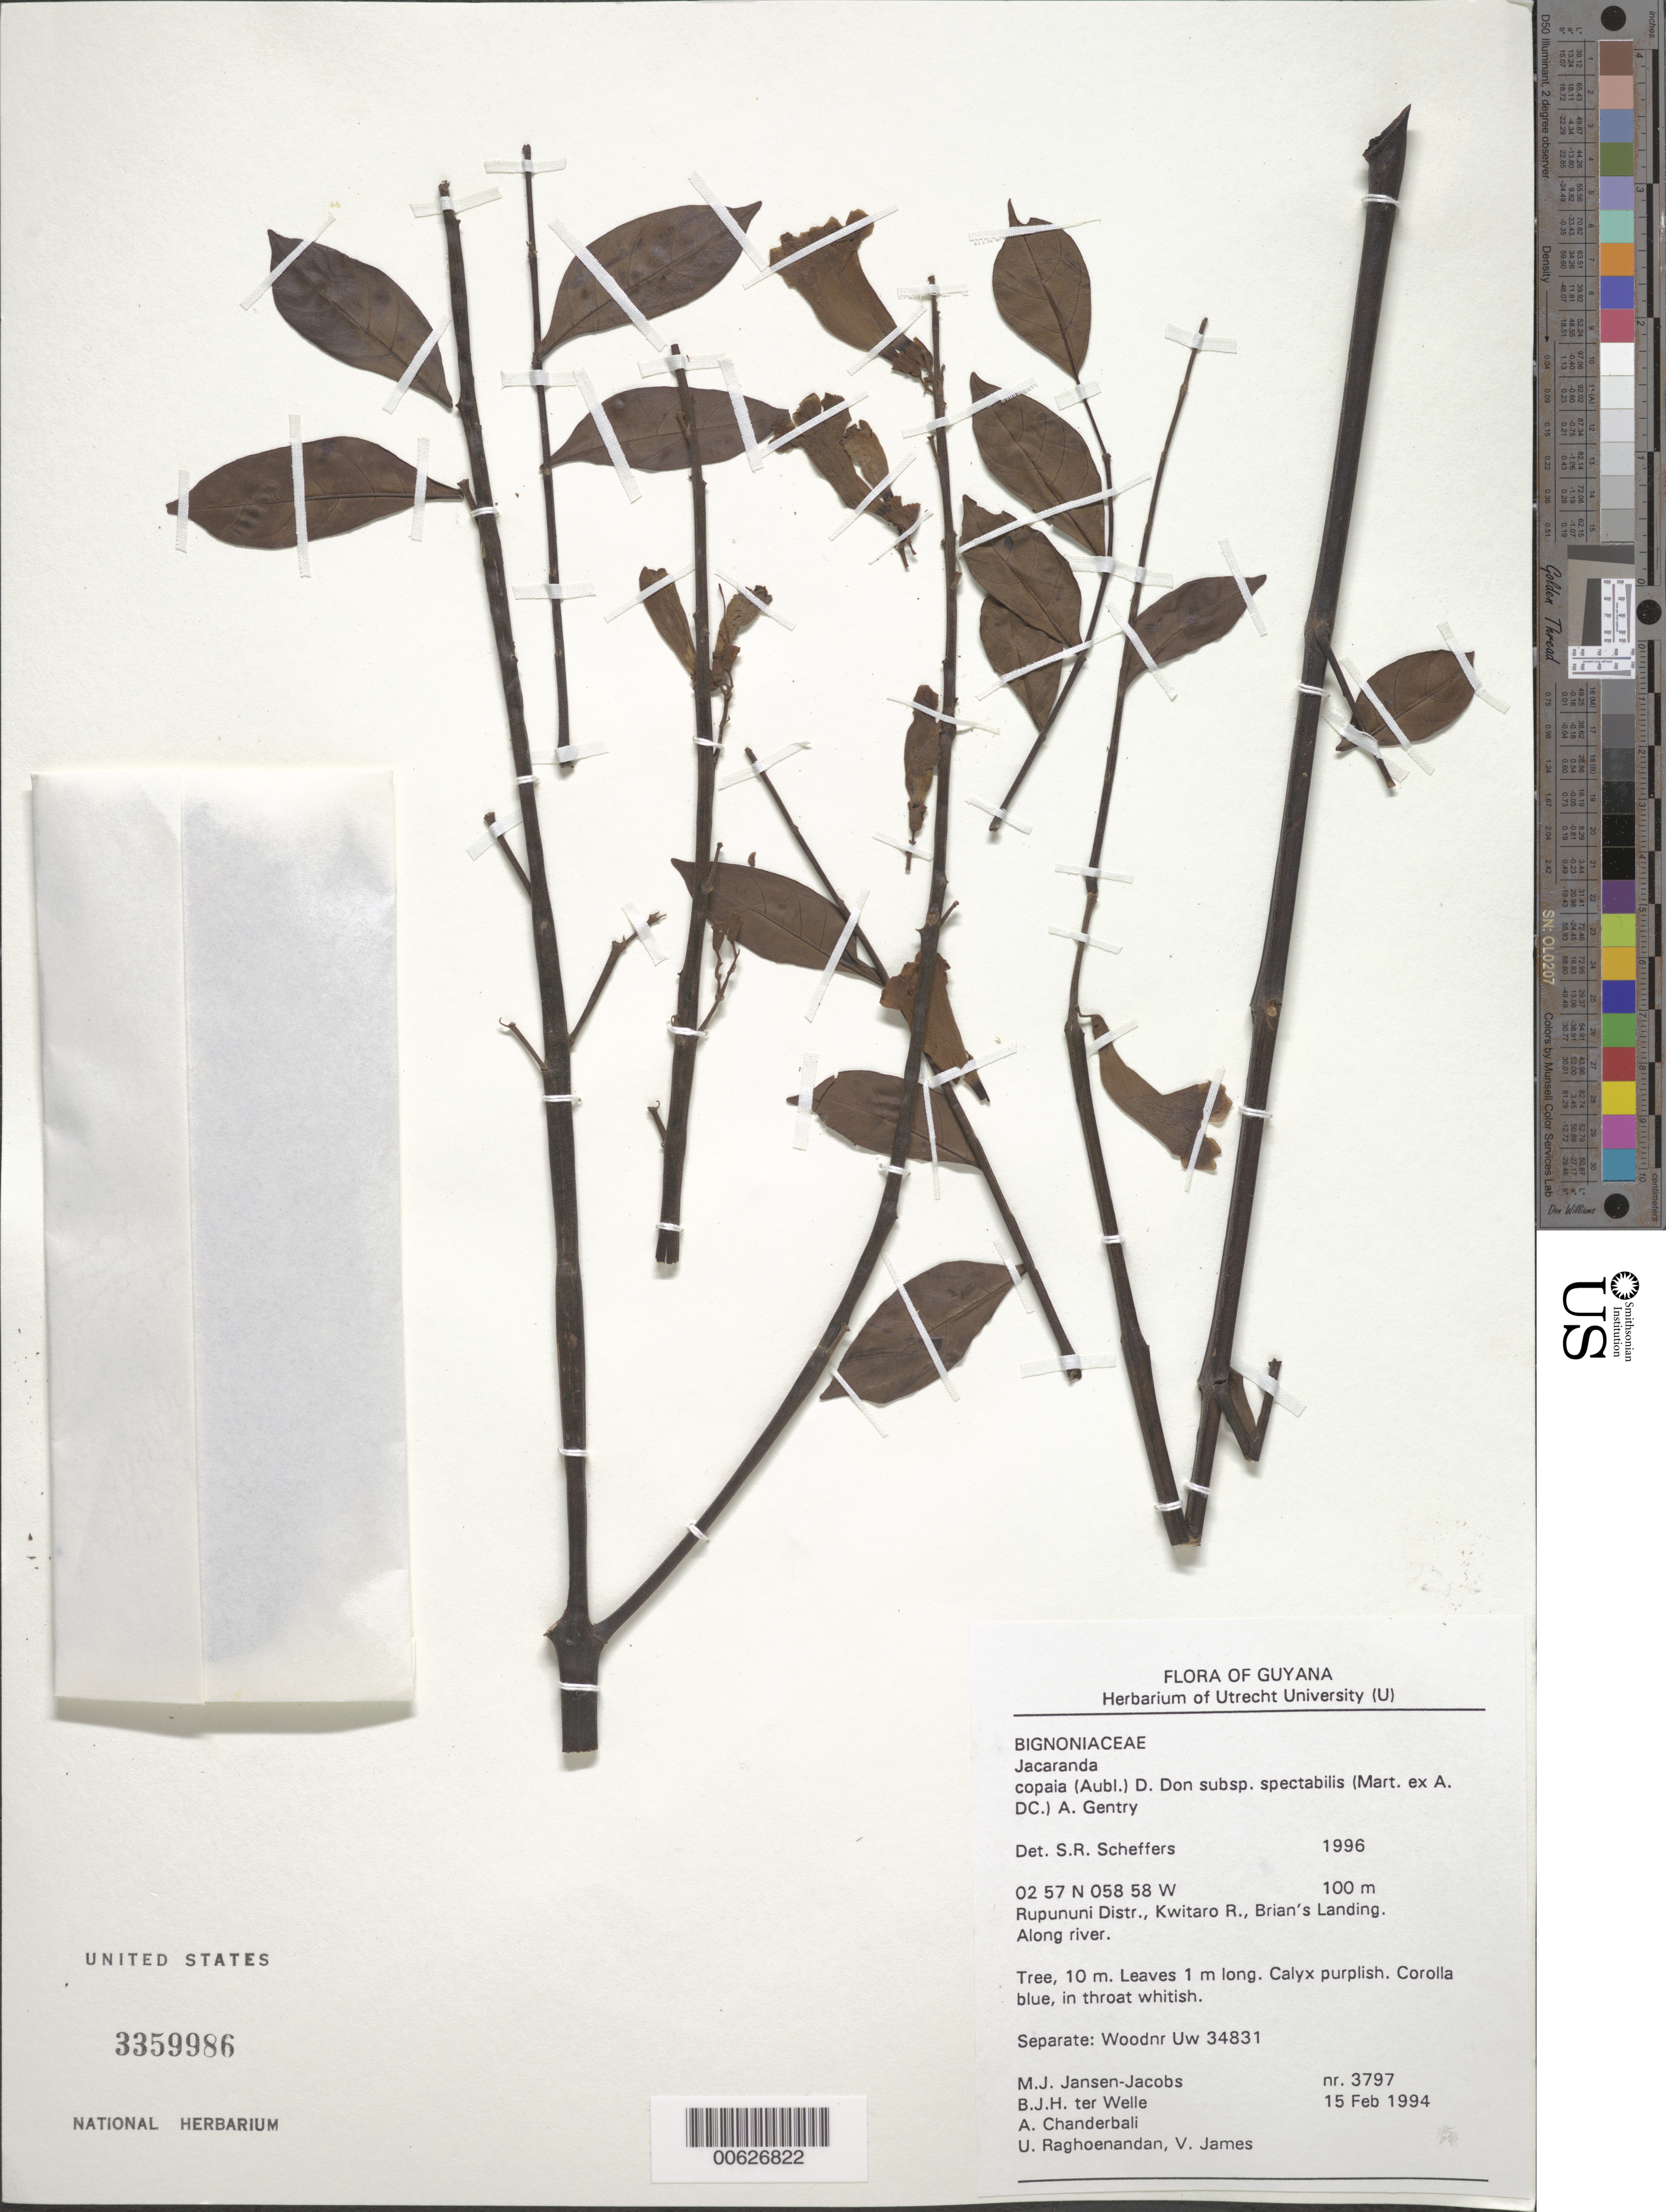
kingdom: Plantae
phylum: Tracheophyta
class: Magnoliopsida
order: Lamiales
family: Bignoniaceae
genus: Jacaranda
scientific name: Jacaranda copaia subsp. spectabilis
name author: (Mart. ex DC.) A.H. Gentry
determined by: Scheffers, S. R.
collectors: M. J. Jansen-Jacobs, B. Welle, A. S. Chanderbali, U. Raghoenandan & V. James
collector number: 3797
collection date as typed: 15-Feb-94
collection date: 1994-02-15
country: Guyana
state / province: U. Takutu-U. Essequibo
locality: Brian's Landing, Kwitaro R.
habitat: Along river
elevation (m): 100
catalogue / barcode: US 3359986